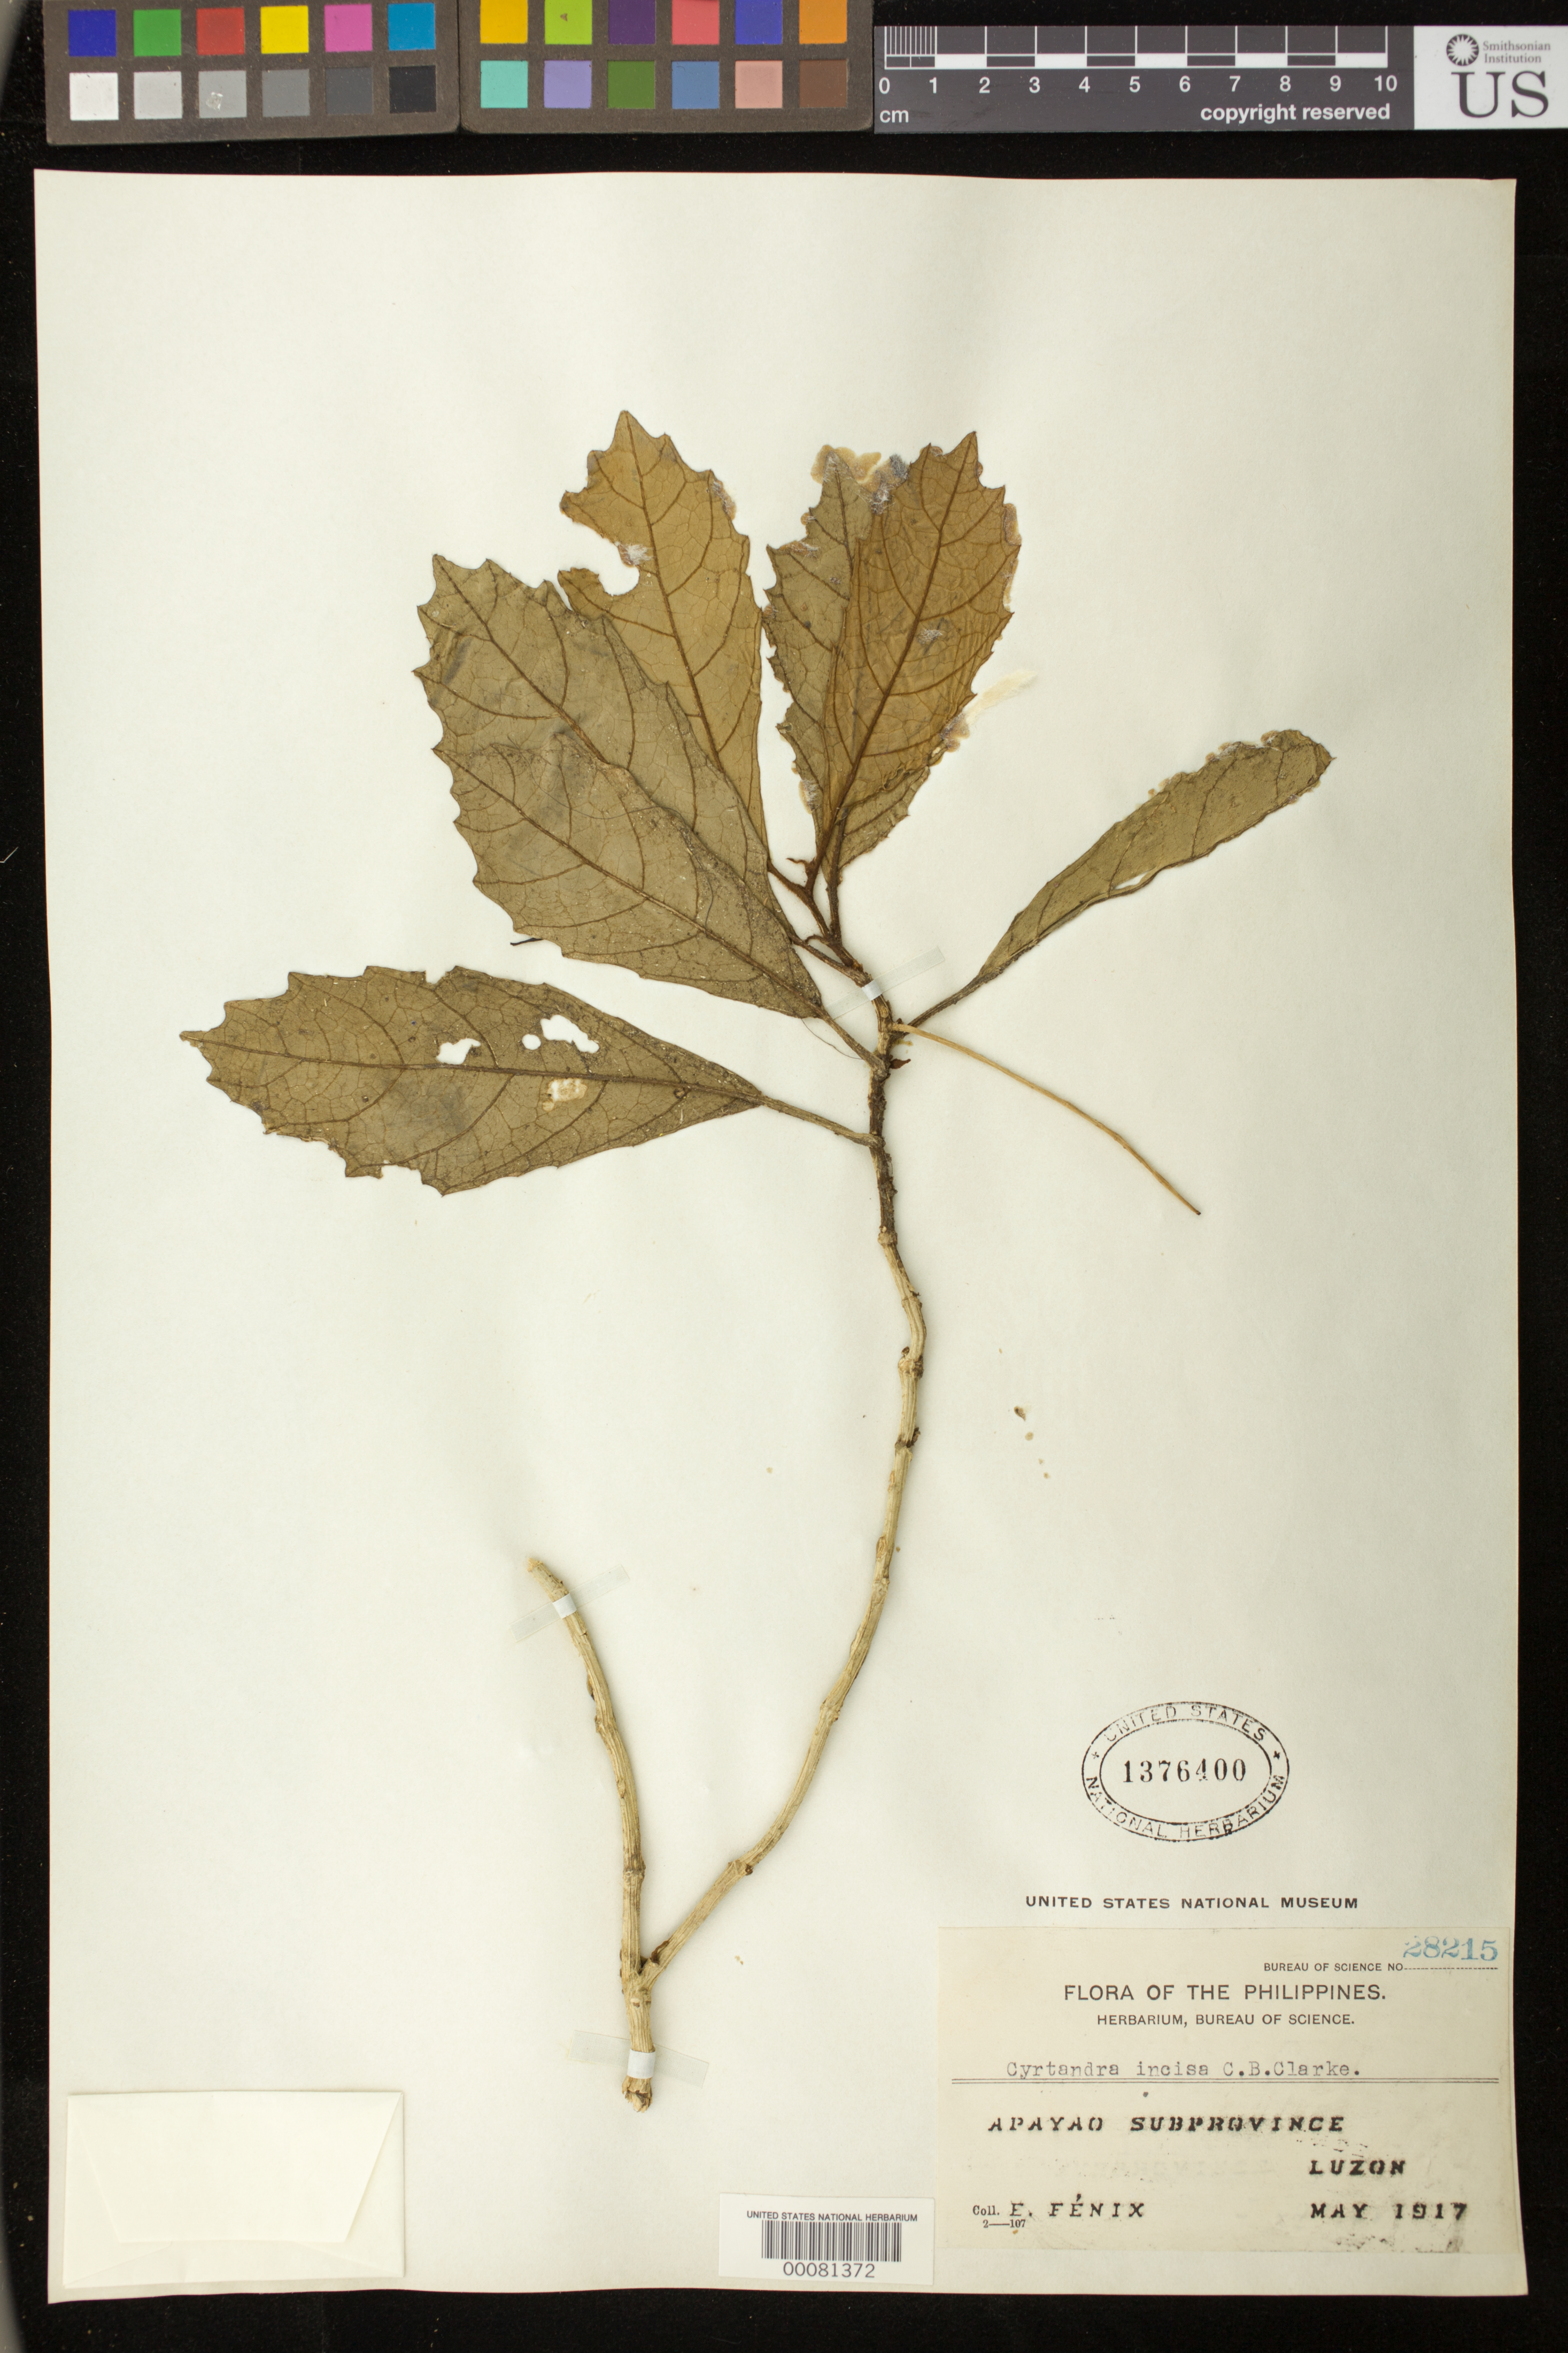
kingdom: Plantae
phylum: Tracheophyta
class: Magnoliopsida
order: Lamiales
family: Gesneriaceae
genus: Cyrtandra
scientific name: Cyrtandra incisa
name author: C.B. Clarke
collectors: E. Fénix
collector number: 28215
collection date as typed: May 1917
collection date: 1917-05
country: Philippines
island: Luzon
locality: Apayao subprovince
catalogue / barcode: US 1376400